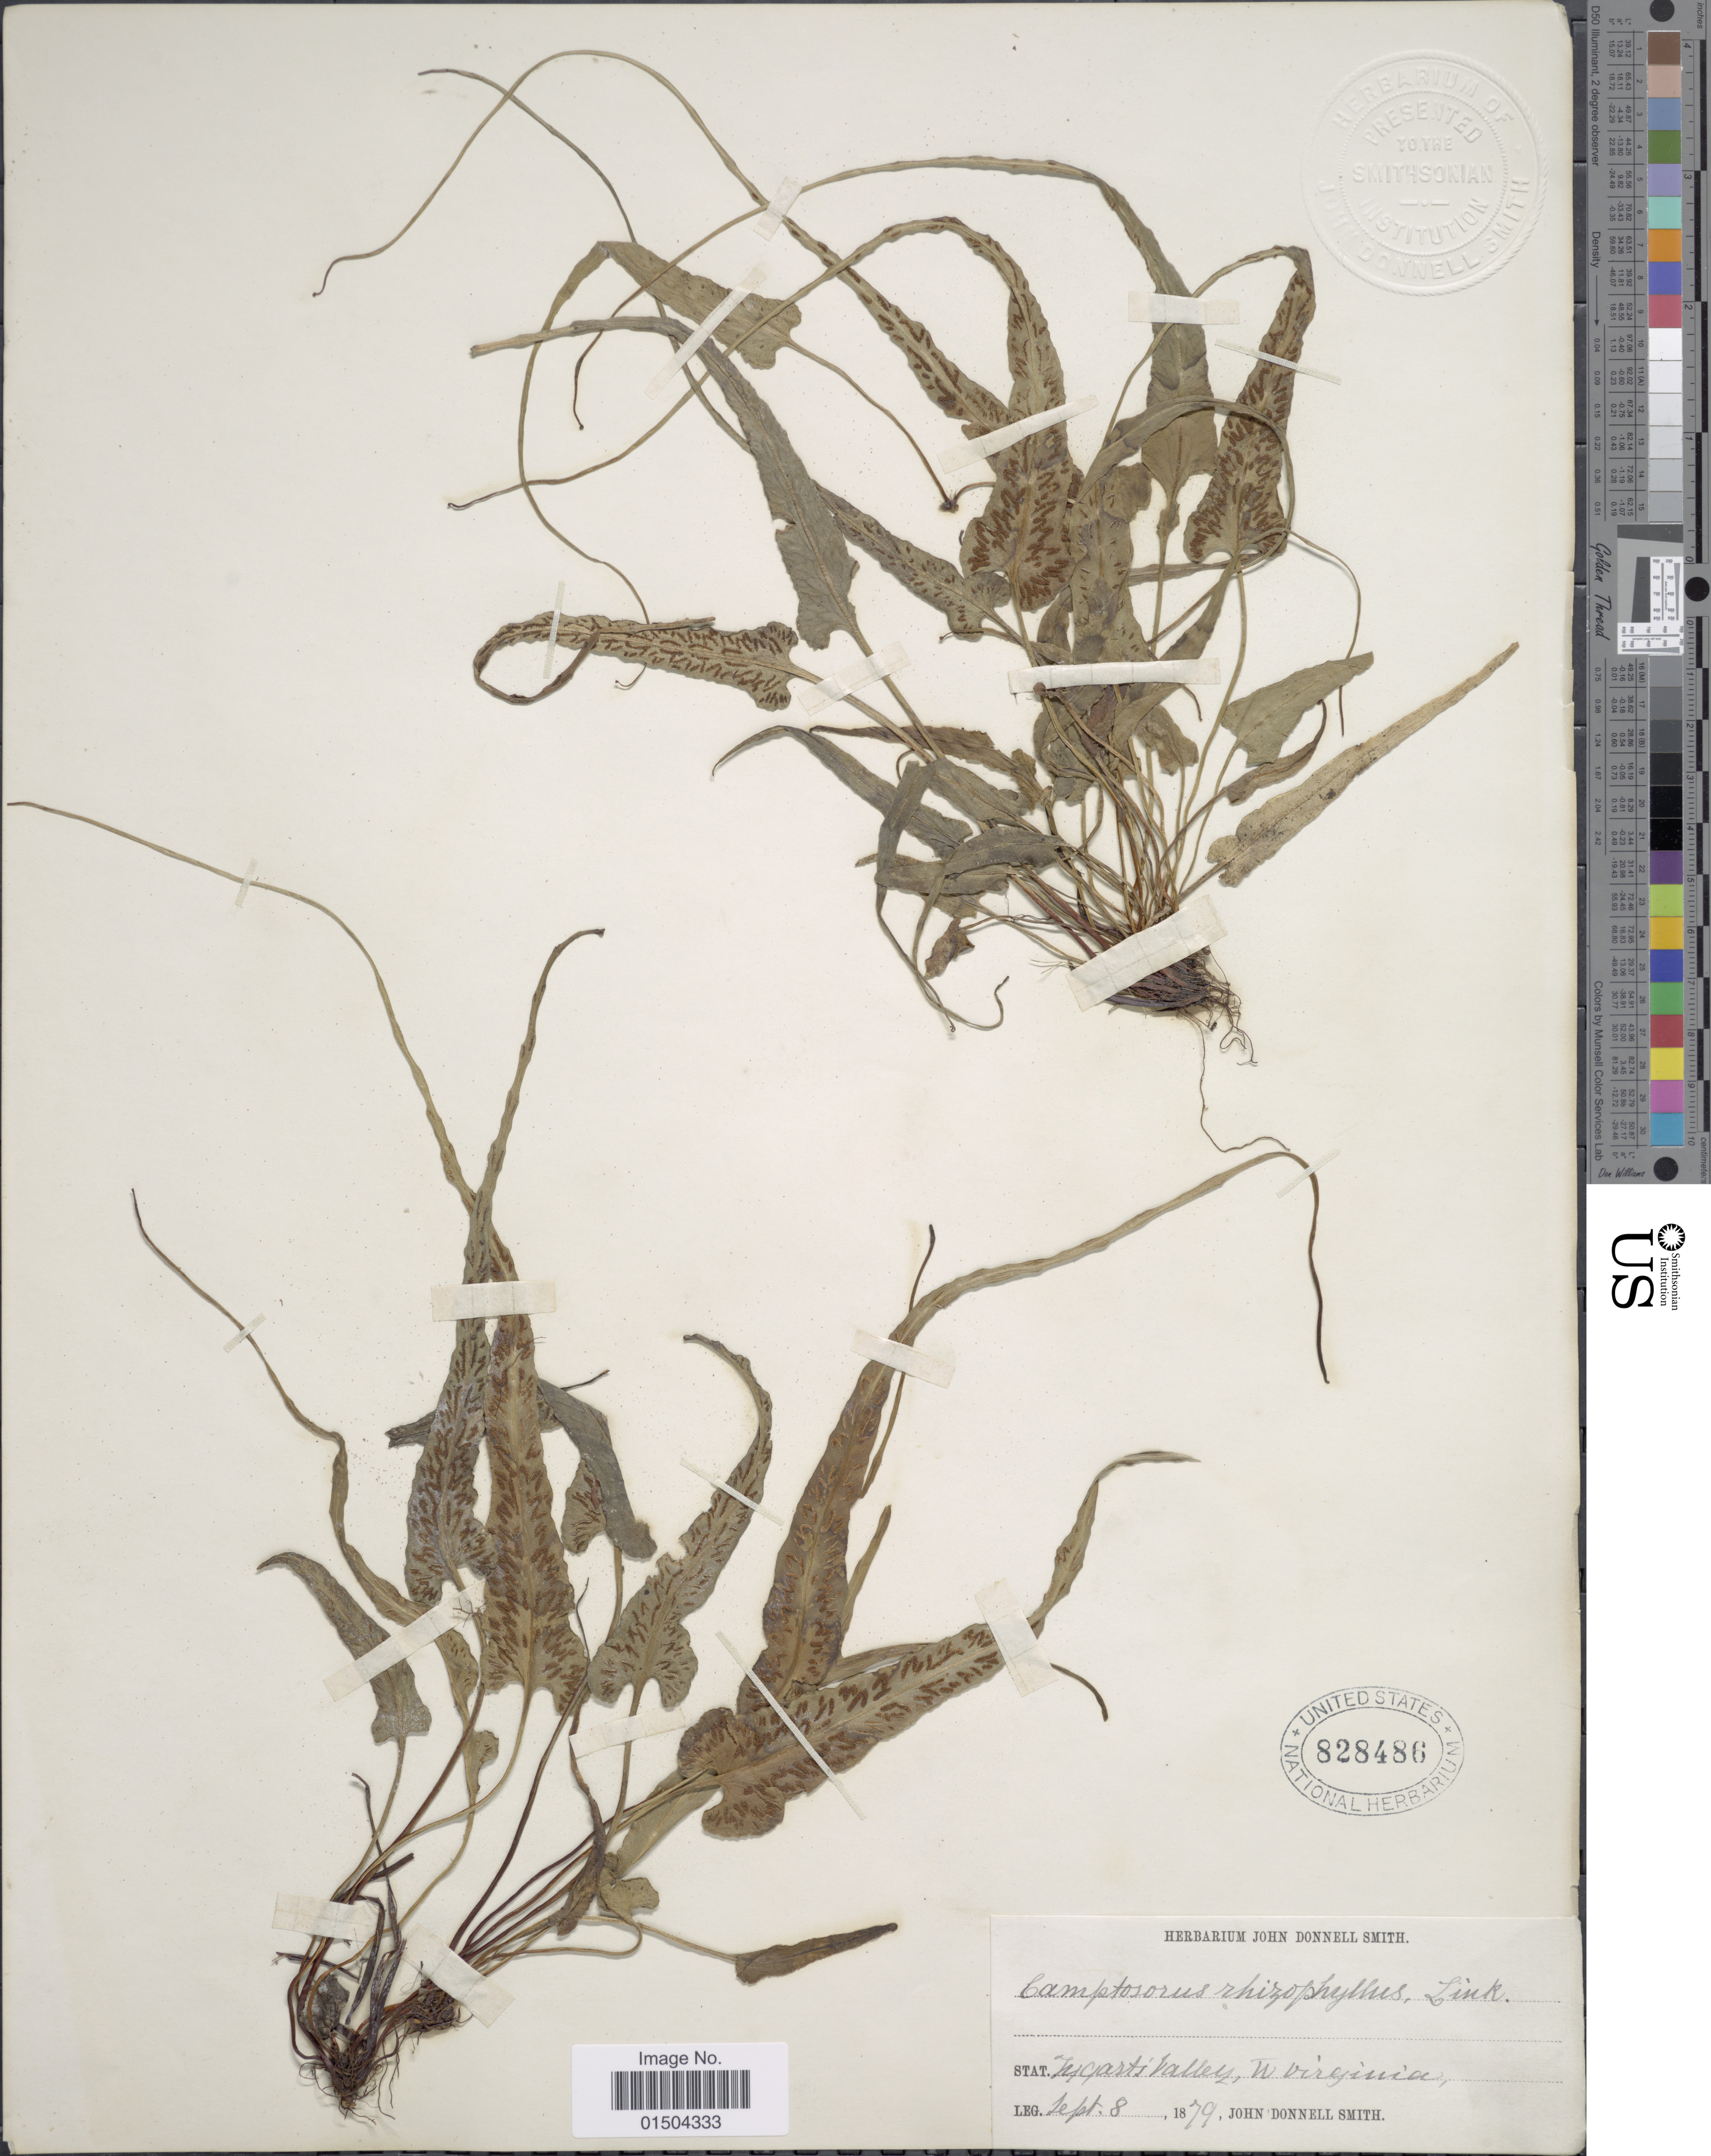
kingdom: Plantae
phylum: Tracheophyta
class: Polypodiopsida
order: Polypodiales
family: Aspleniaceae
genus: Asplenium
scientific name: Asplenium rhizophyllum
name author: L.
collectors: J. Donnell Smith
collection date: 1879-09-08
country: United States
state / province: West Virginia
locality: Tygart Valley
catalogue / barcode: US 828486